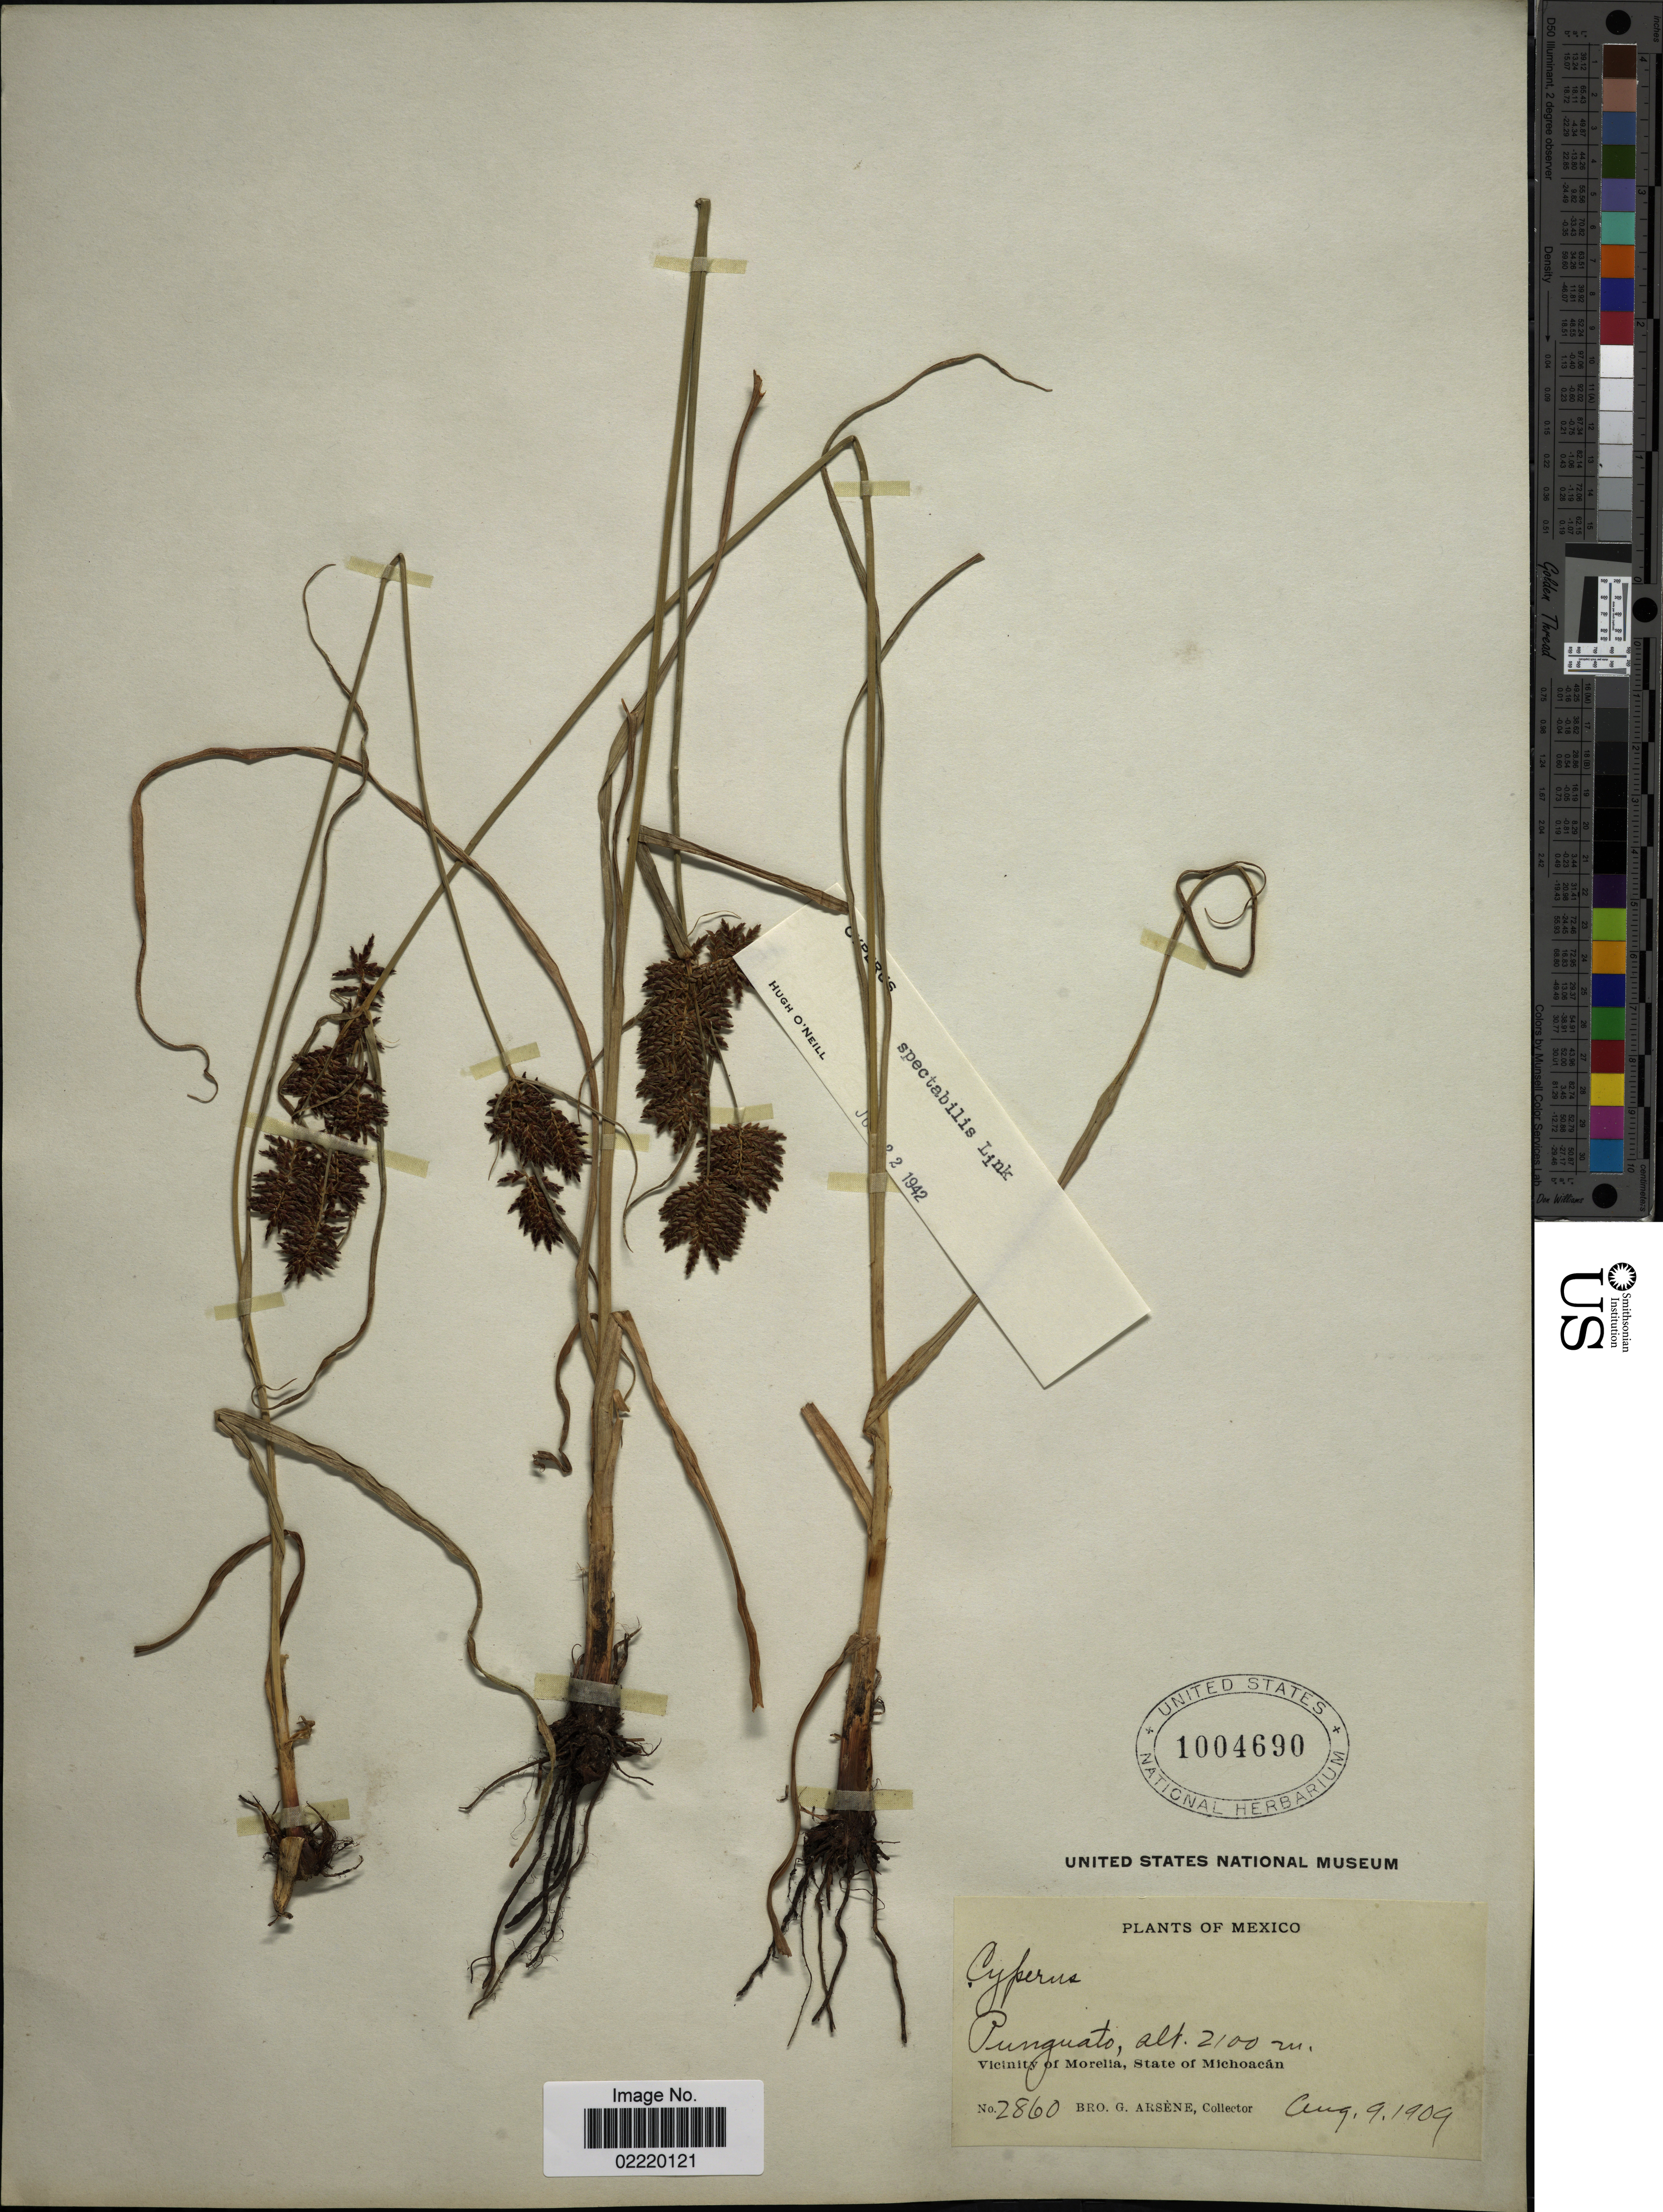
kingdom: Plantae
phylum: Tracheophyta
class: Liliopsida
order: Poales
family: Cyperaceae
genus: Cyperus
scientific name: Cyperus spectabilis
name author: Link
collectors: Bro. G. Arsène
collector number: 2860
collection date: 1909-08-09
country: Mexico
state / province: Michoacán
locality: Punguato, Vicinity of Morelia.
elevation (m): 2100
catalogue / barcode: US 1004690